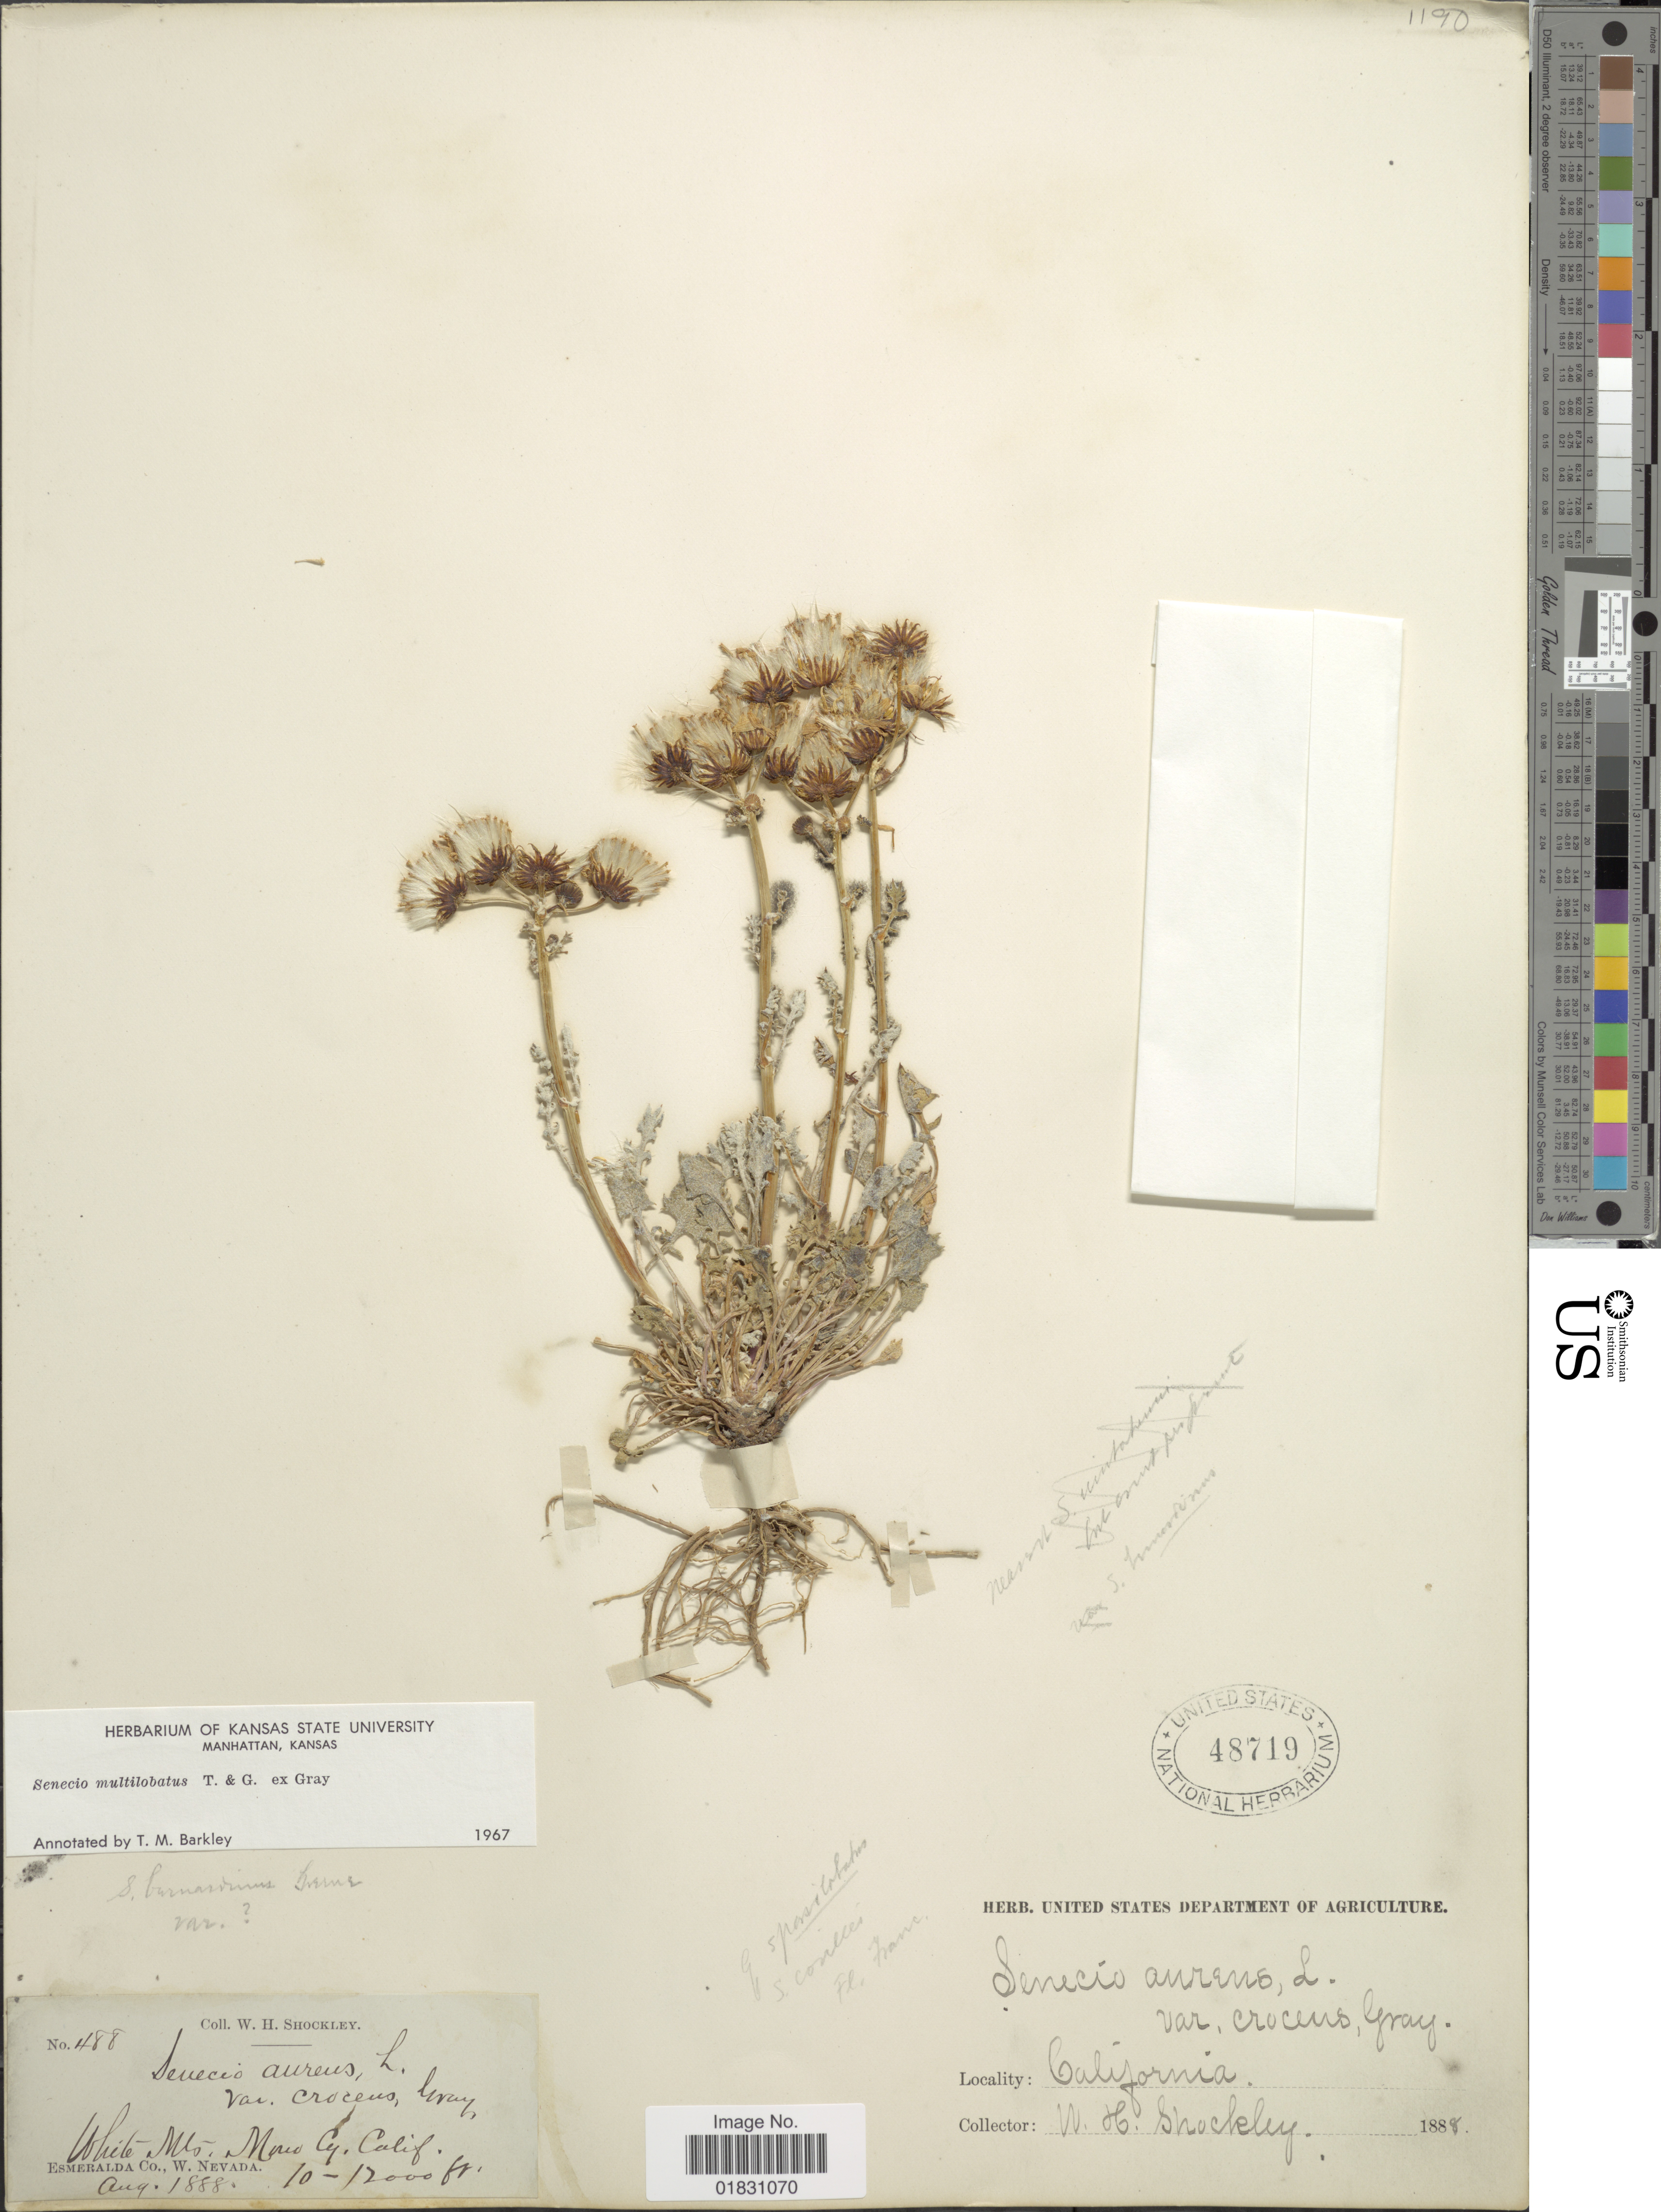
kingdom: Plantae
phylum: Tracheophyta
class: Magnoliopsida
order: Asterales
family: Asteraceae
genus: Packera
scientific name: Packera multilobata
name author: (Torr. & A. Gray) W.A. Weber & Á. Löve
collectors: W. Shockley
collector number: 488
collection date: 1888-08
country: United States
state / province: California / Nevada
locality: White Mts., MUrio Cy., California, Esmeralda Co., W. Nevada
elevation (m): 3048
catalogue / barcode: US 48719